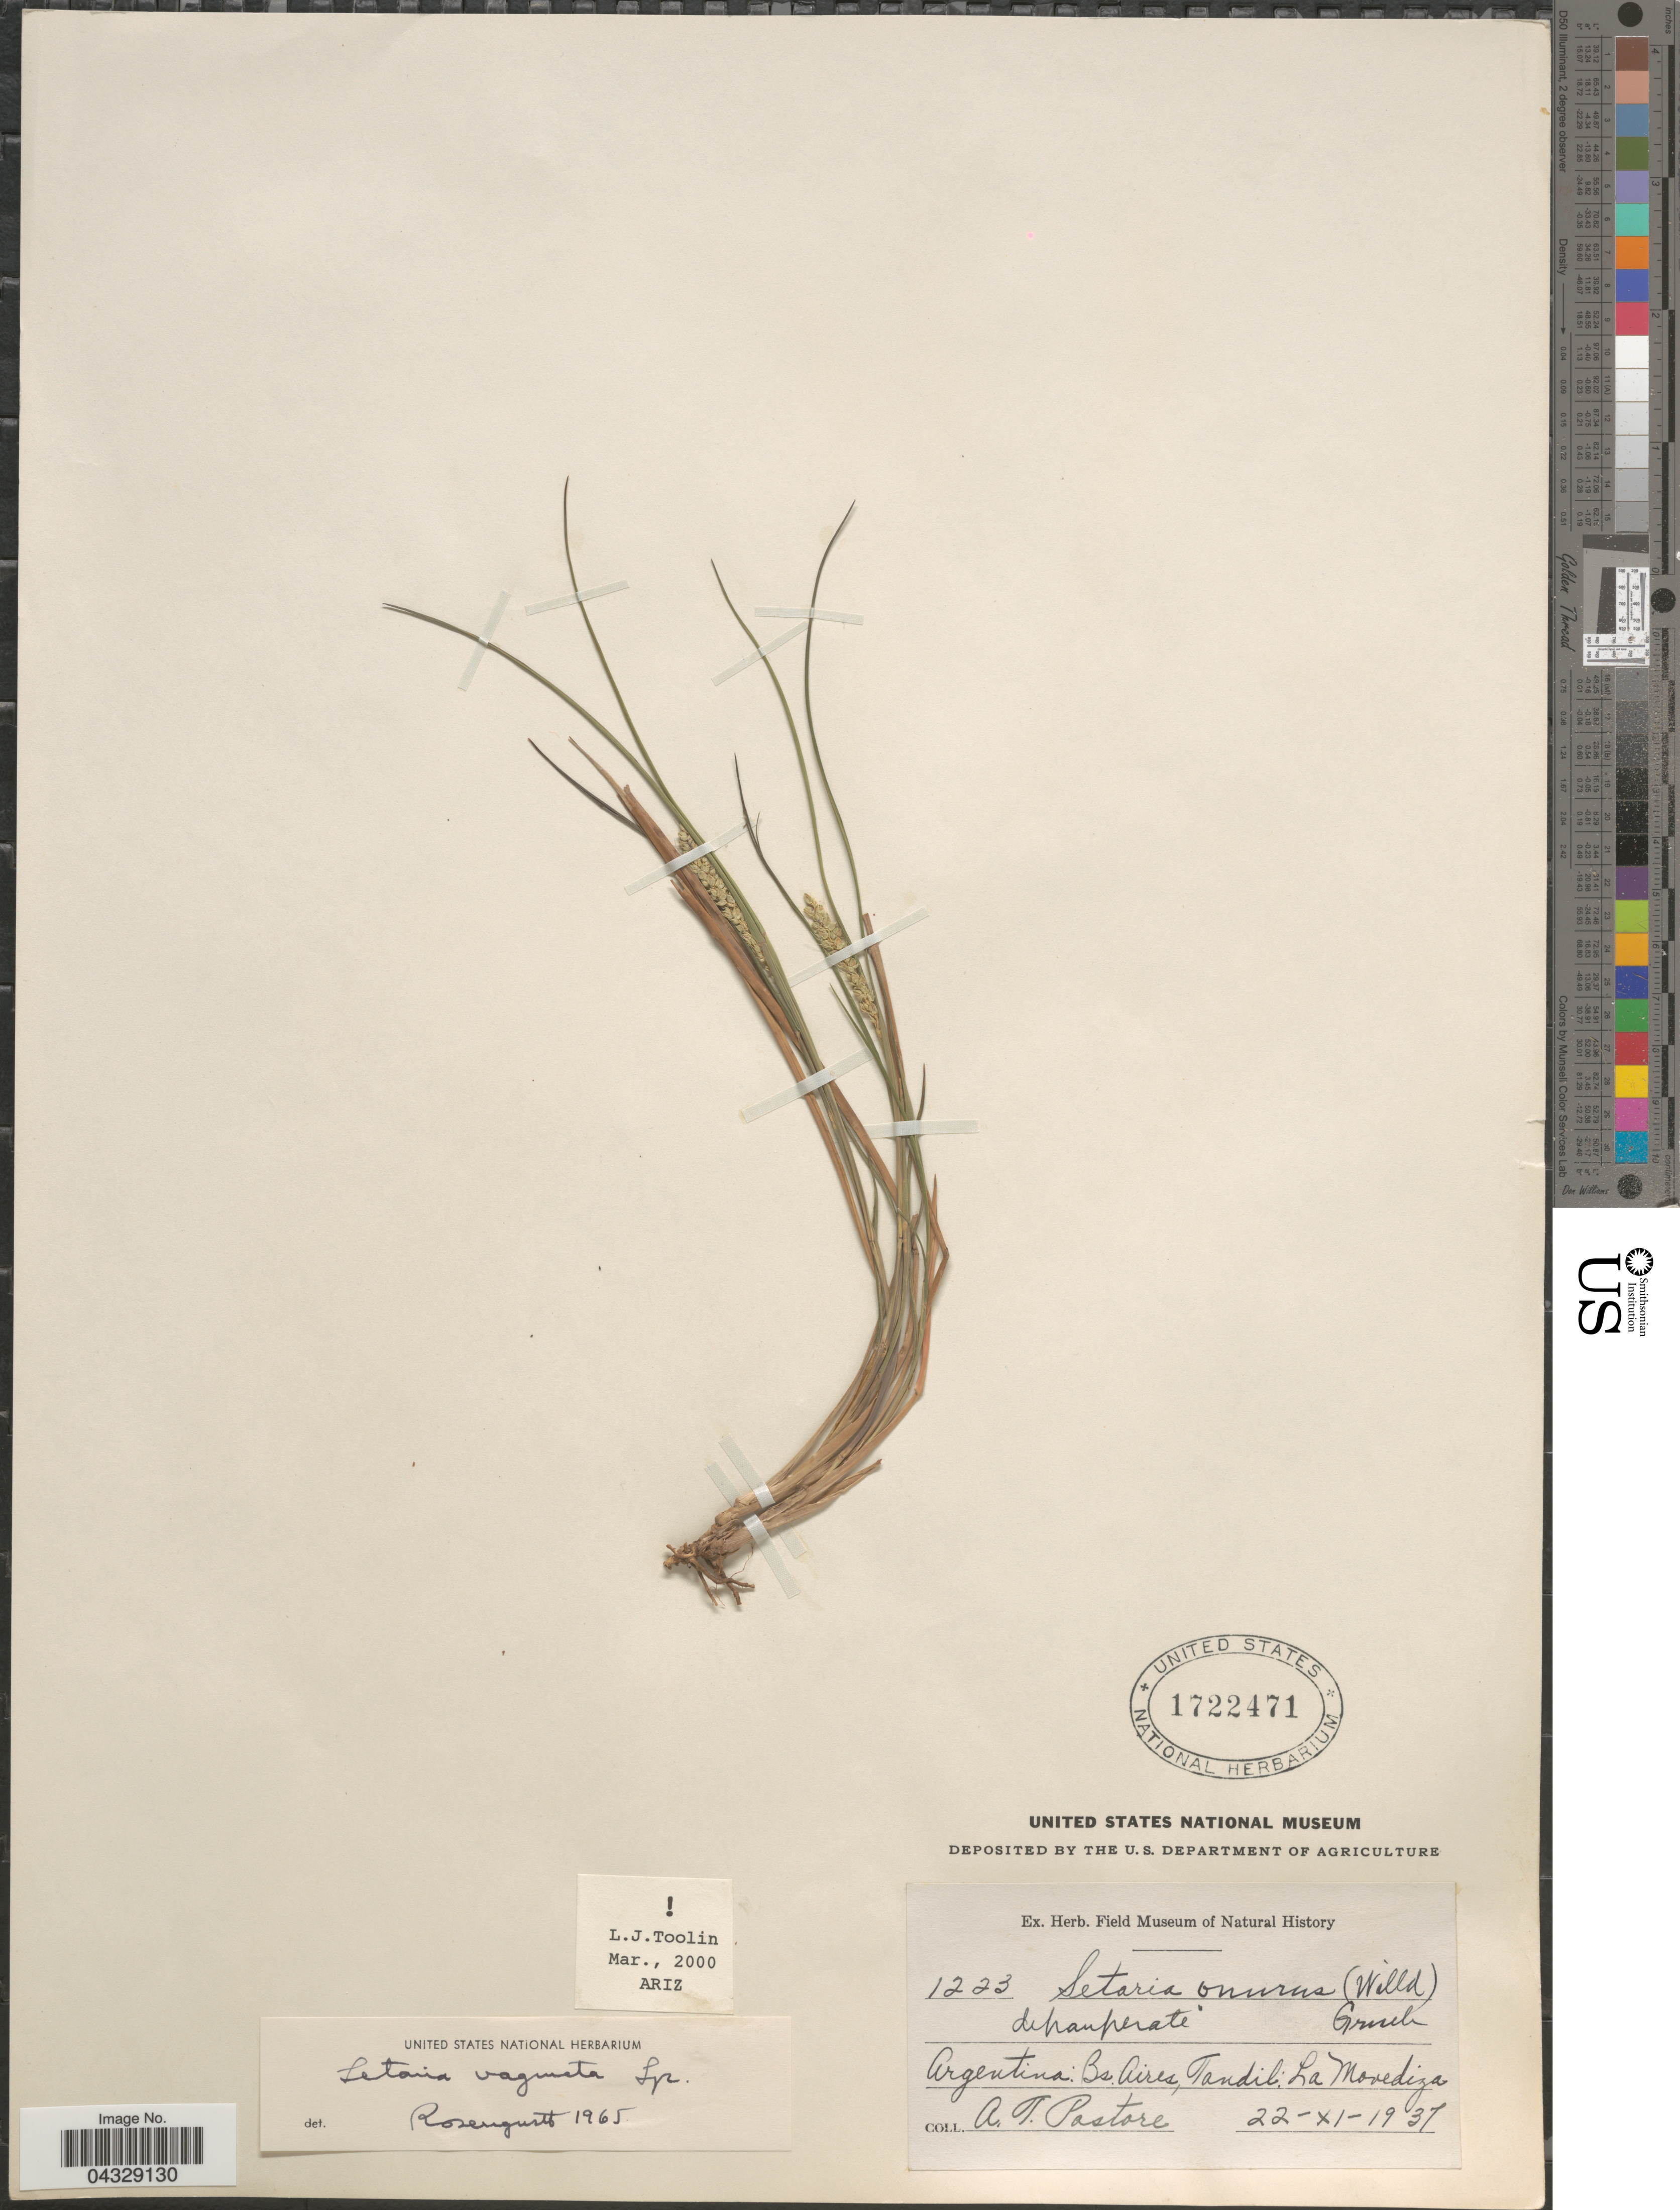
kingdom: Plantae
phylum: Tracheophyta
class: Liliopsida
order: Poales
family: Poaceae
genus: Setaria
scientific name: Setaria vaginata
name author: Spreng.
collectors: A. Pastore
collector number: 1223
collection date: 1937-11-22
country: Argentina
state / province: Buenos Aires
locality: Tandil: La Morediza.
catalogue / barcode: US 1722471